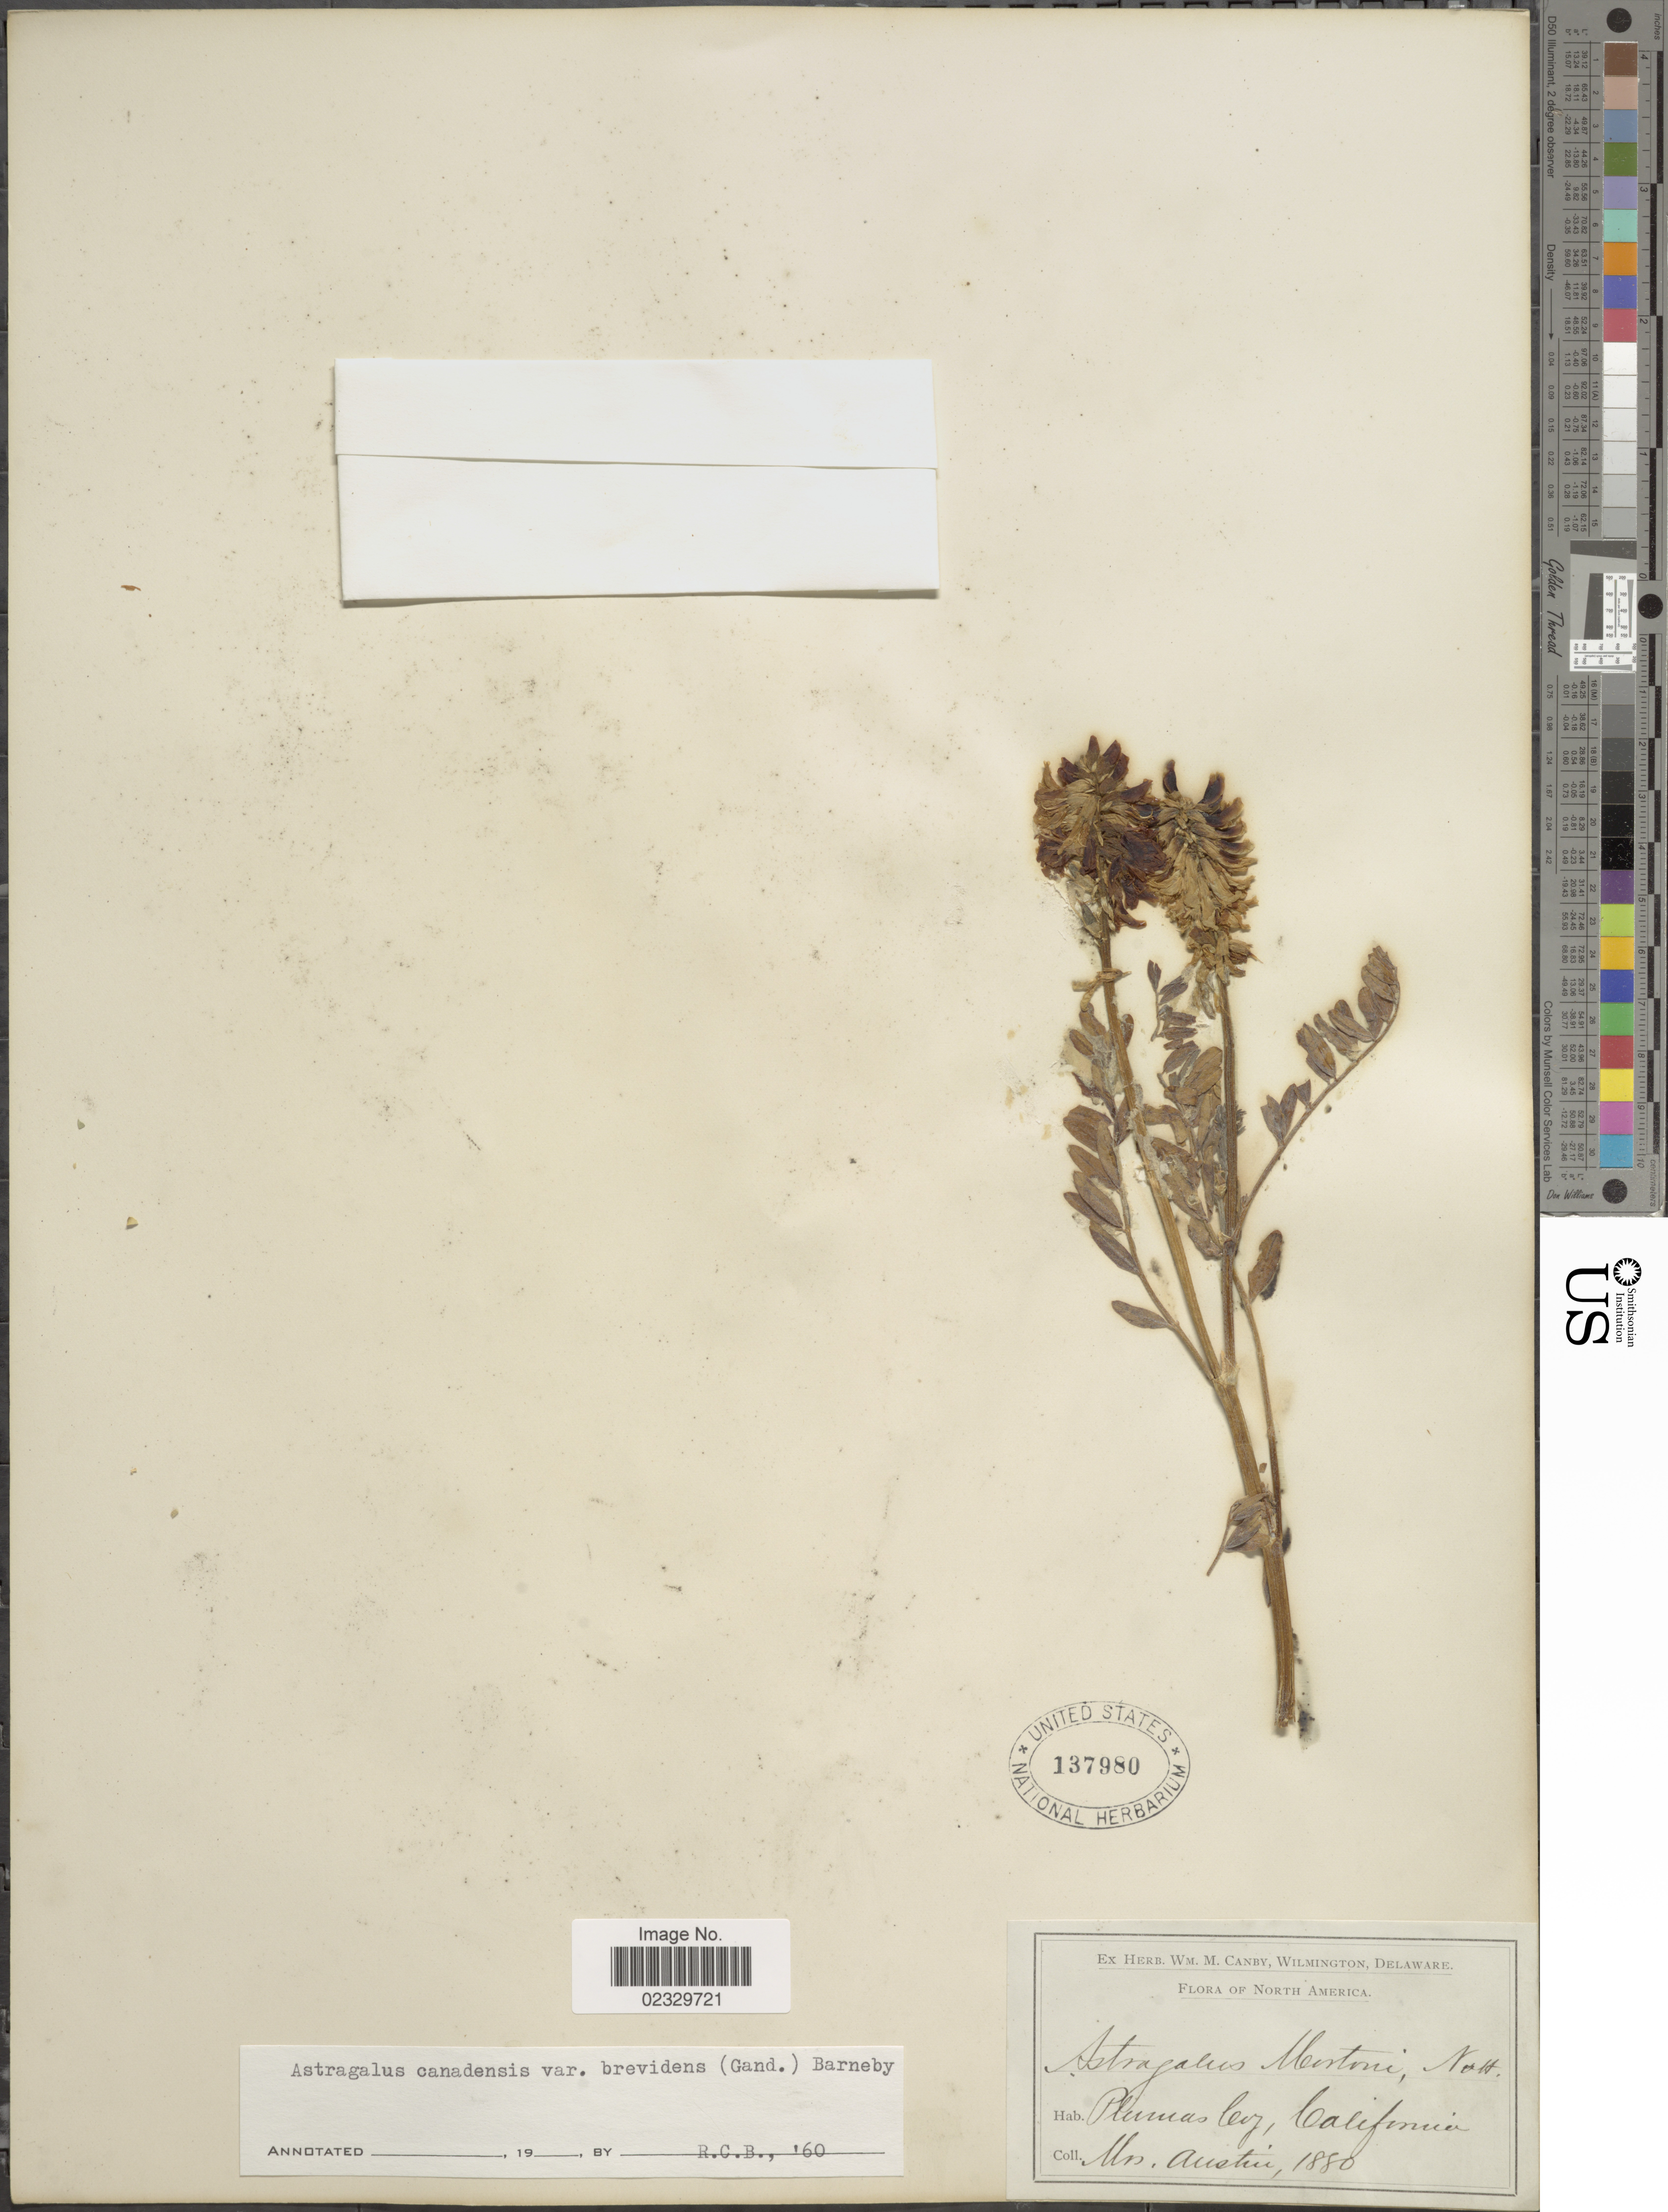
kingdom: Plantae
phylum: Tracheophyta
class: Magnoliopsida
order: Fabales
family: Fabaceae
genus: Astragalus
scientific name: Astragalus canadensis var. brevidens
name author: L.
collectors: Austin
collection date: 1880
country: United States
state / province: California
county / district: Plumas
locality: Plumas Co., California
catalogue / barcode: US 137980